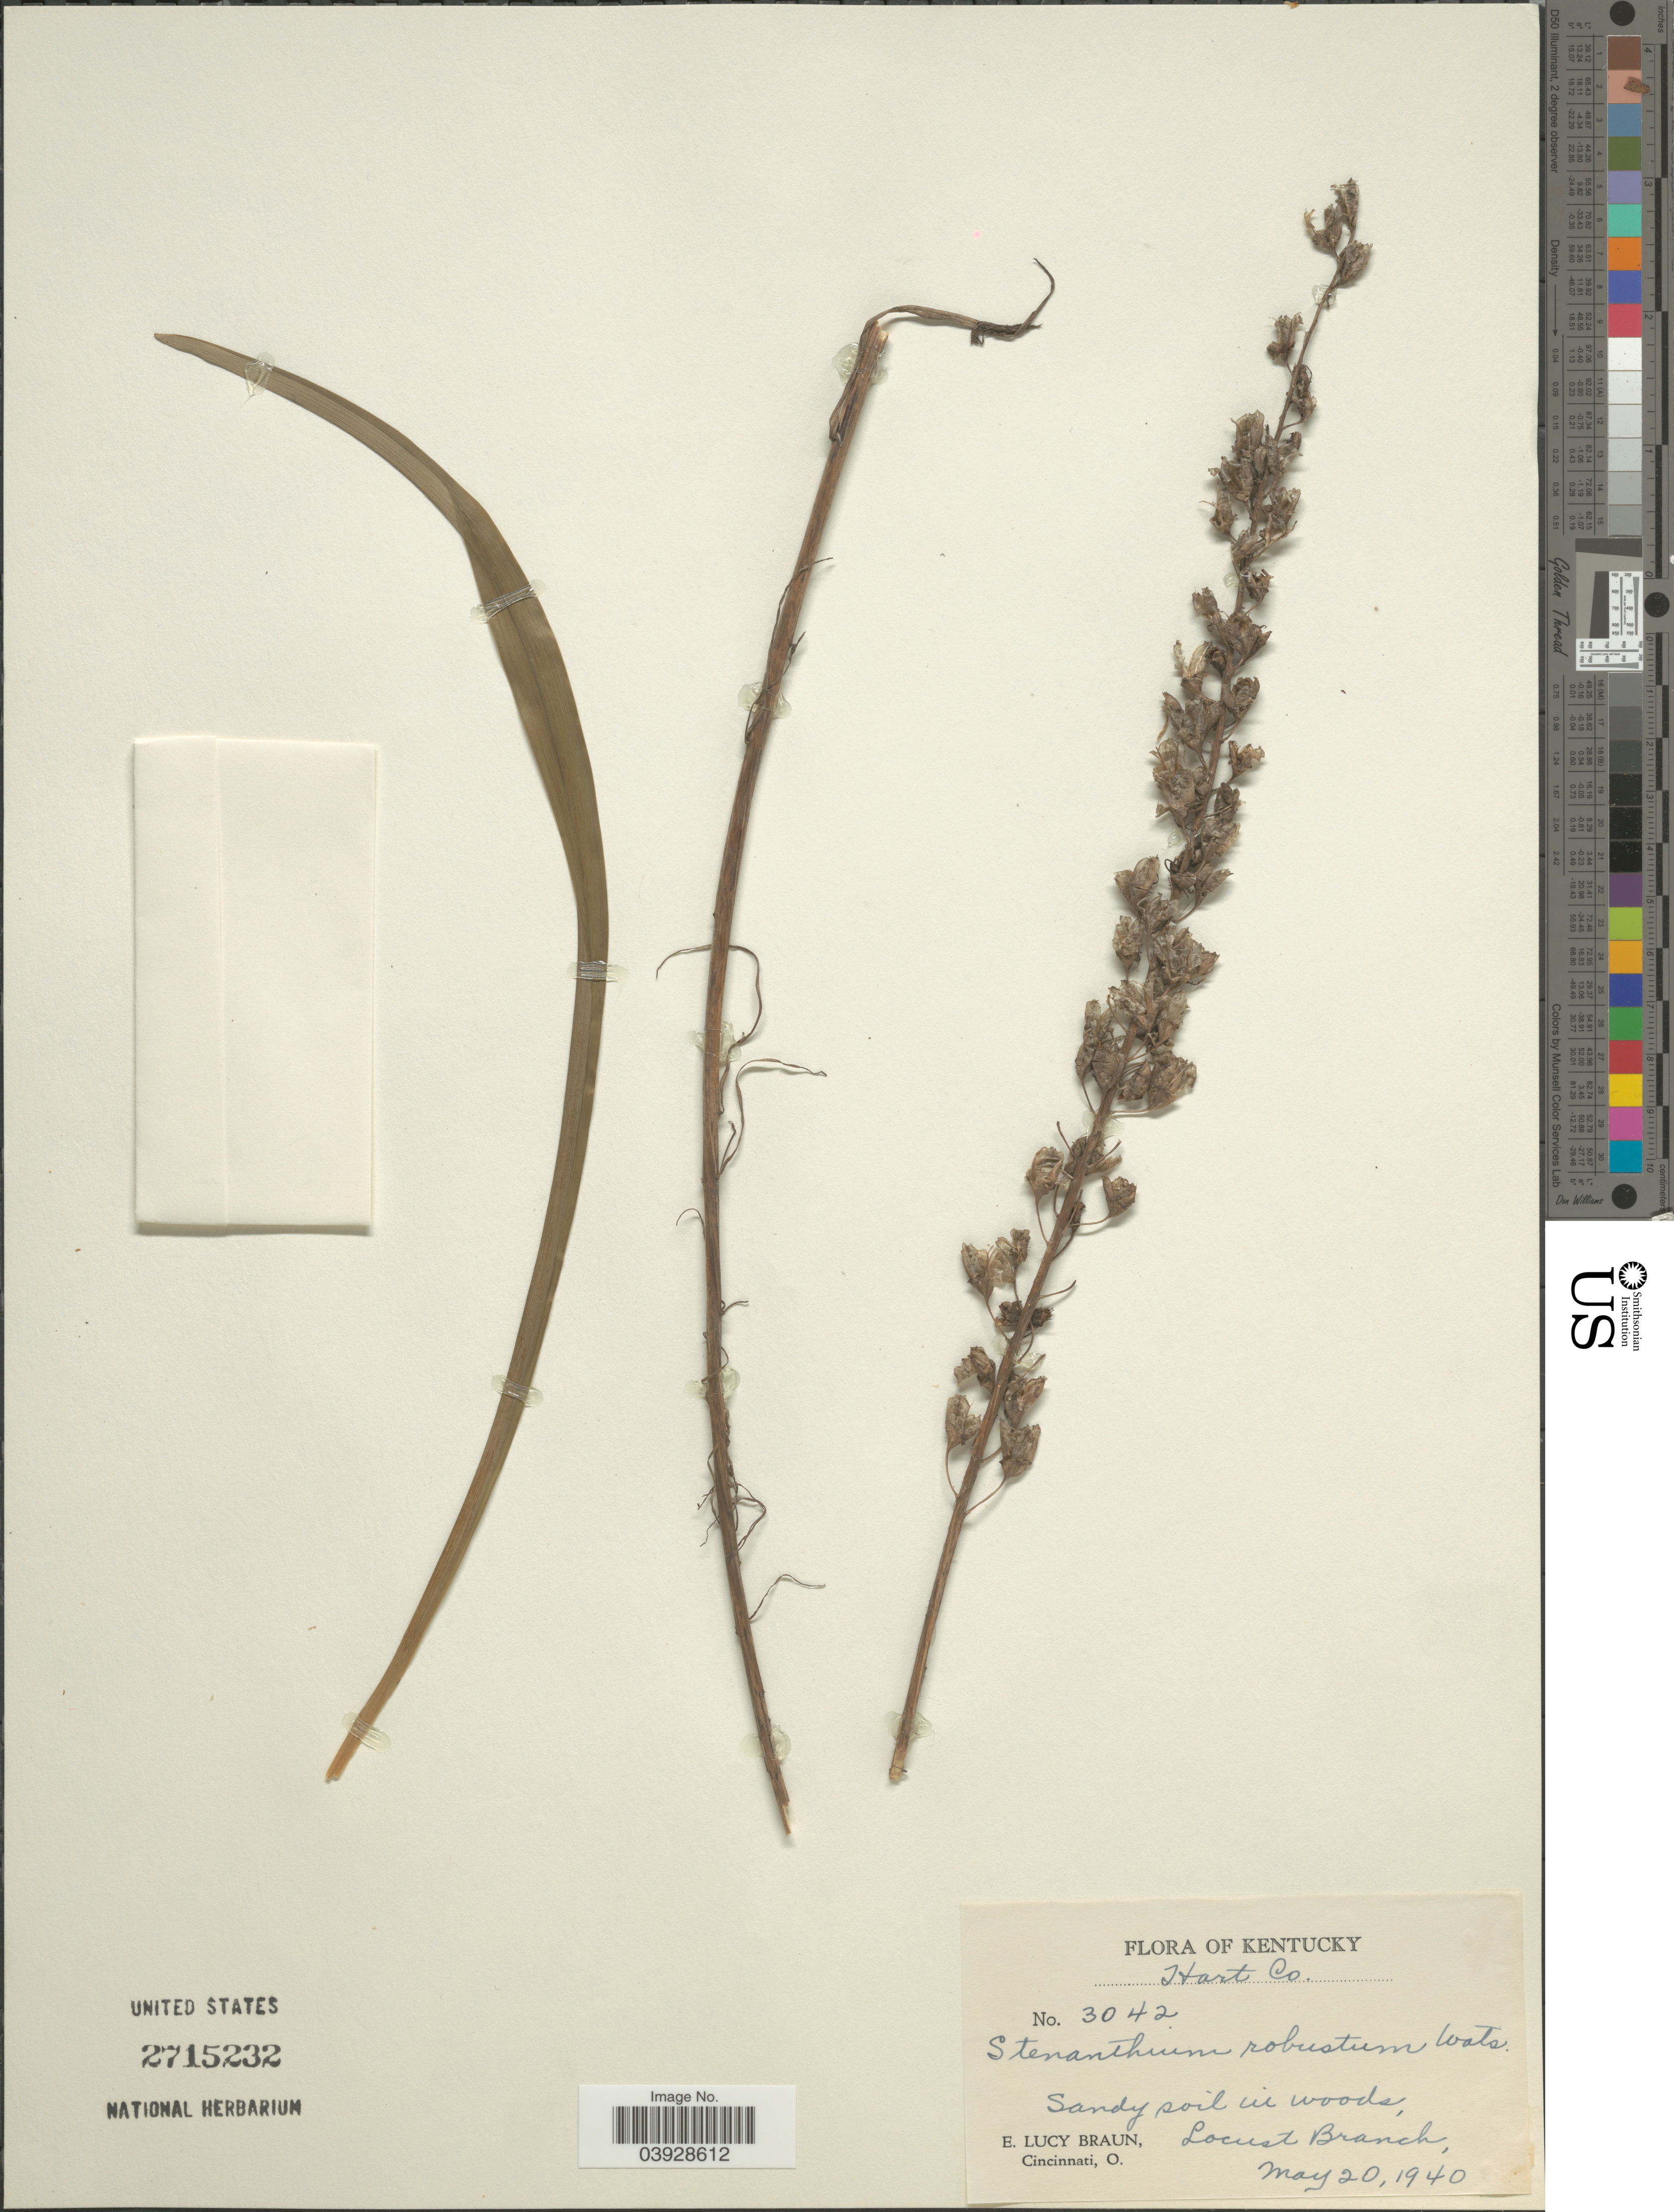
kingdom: Plantae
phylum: Tracheophyta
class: Liliopsida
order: Liliales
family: Melanthiaceae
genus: Stenanthium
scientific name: Stenanthium gramineum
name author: (Ker Gawl.) Morong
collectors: E. L. Braun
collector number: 3042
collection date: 1940-05-30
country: United States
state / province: Kentucky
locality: Hart Co. Locust Branch.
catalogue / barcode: US 2715232